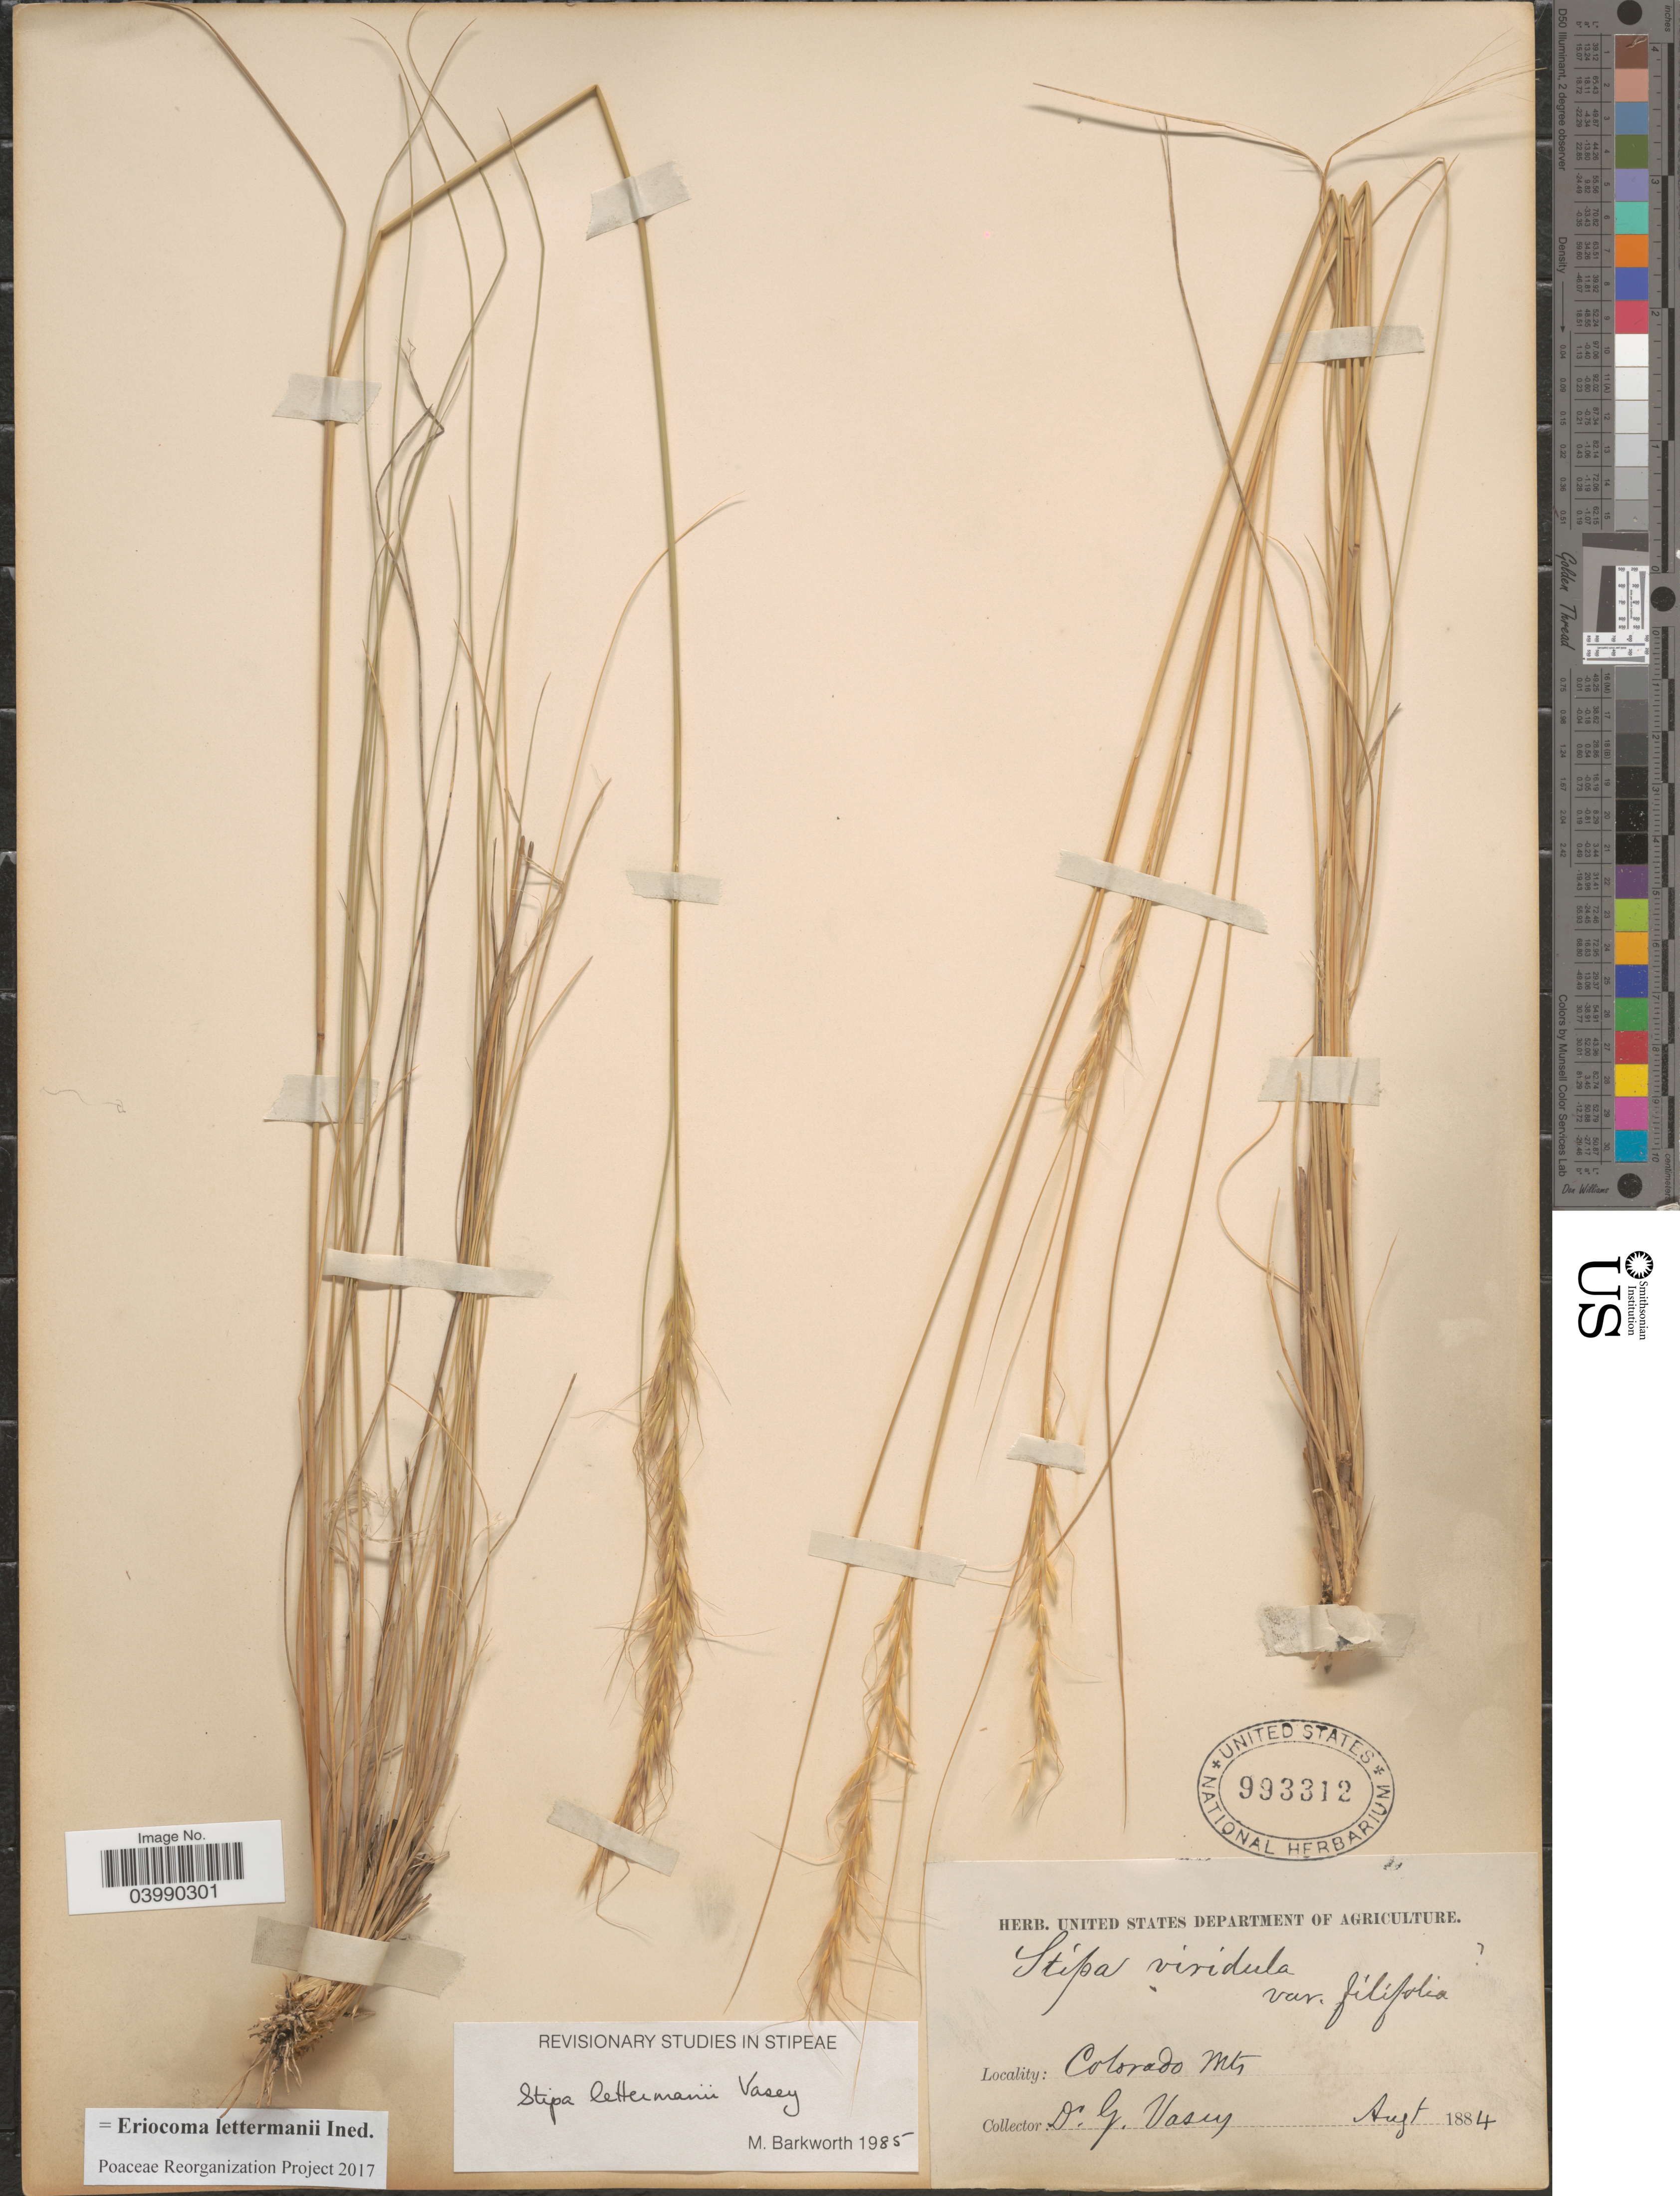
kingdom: Plantae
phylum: Tracheophyta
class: Liliopsida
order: Poales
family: Poaceae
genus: Eriocoma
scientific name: Eriocoma lettermanii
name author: (Vasey) Romasch.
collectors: G. Vasey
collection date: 1884-08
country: United States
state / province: Colorado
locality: Colorado Mts.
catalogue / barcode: US 993312